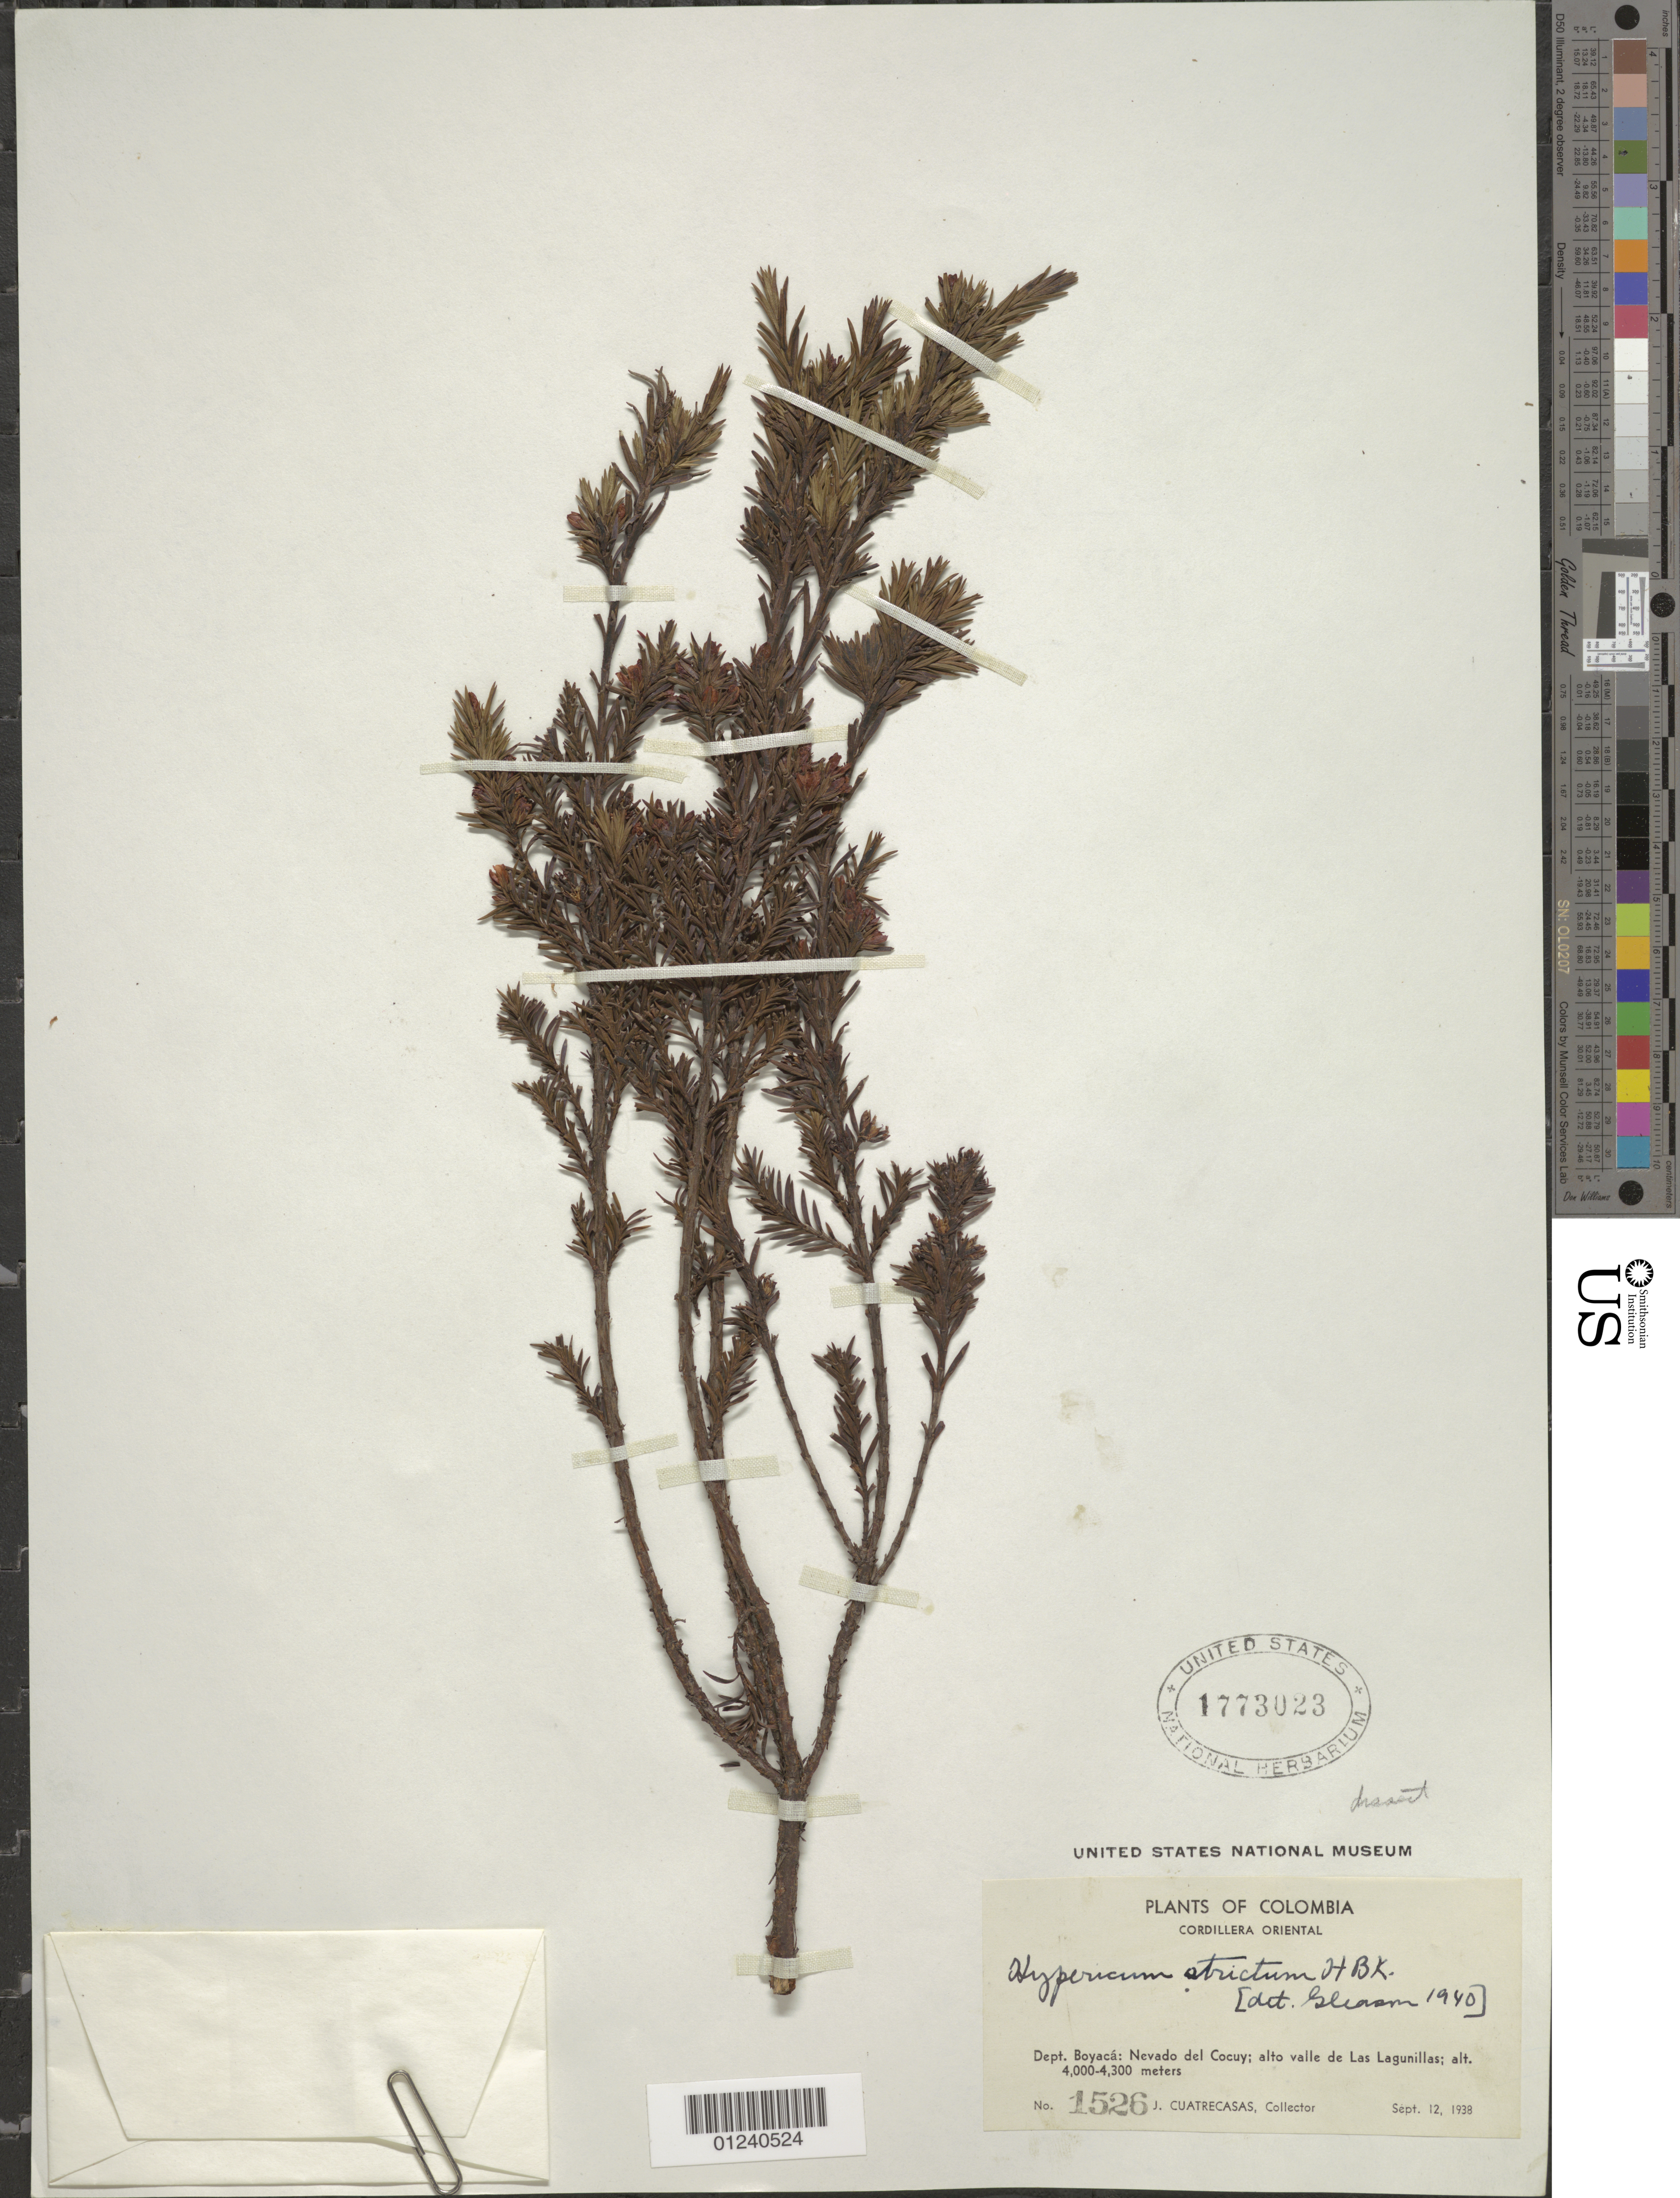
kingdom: Plantae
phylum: Tracheophyta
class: Magnoliopsida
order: Malpighiales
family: Hypericaceae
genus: Hypericum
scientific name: Hypericum juniperinum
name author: Kunth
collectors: J. Cuatrecasas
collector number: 1526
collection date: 1938-09-12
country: Colombia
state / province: Boyacá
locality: Nevado del Cocuy; alto valle de Las Lagunillas.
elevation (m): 4000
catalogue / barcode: US 1773023